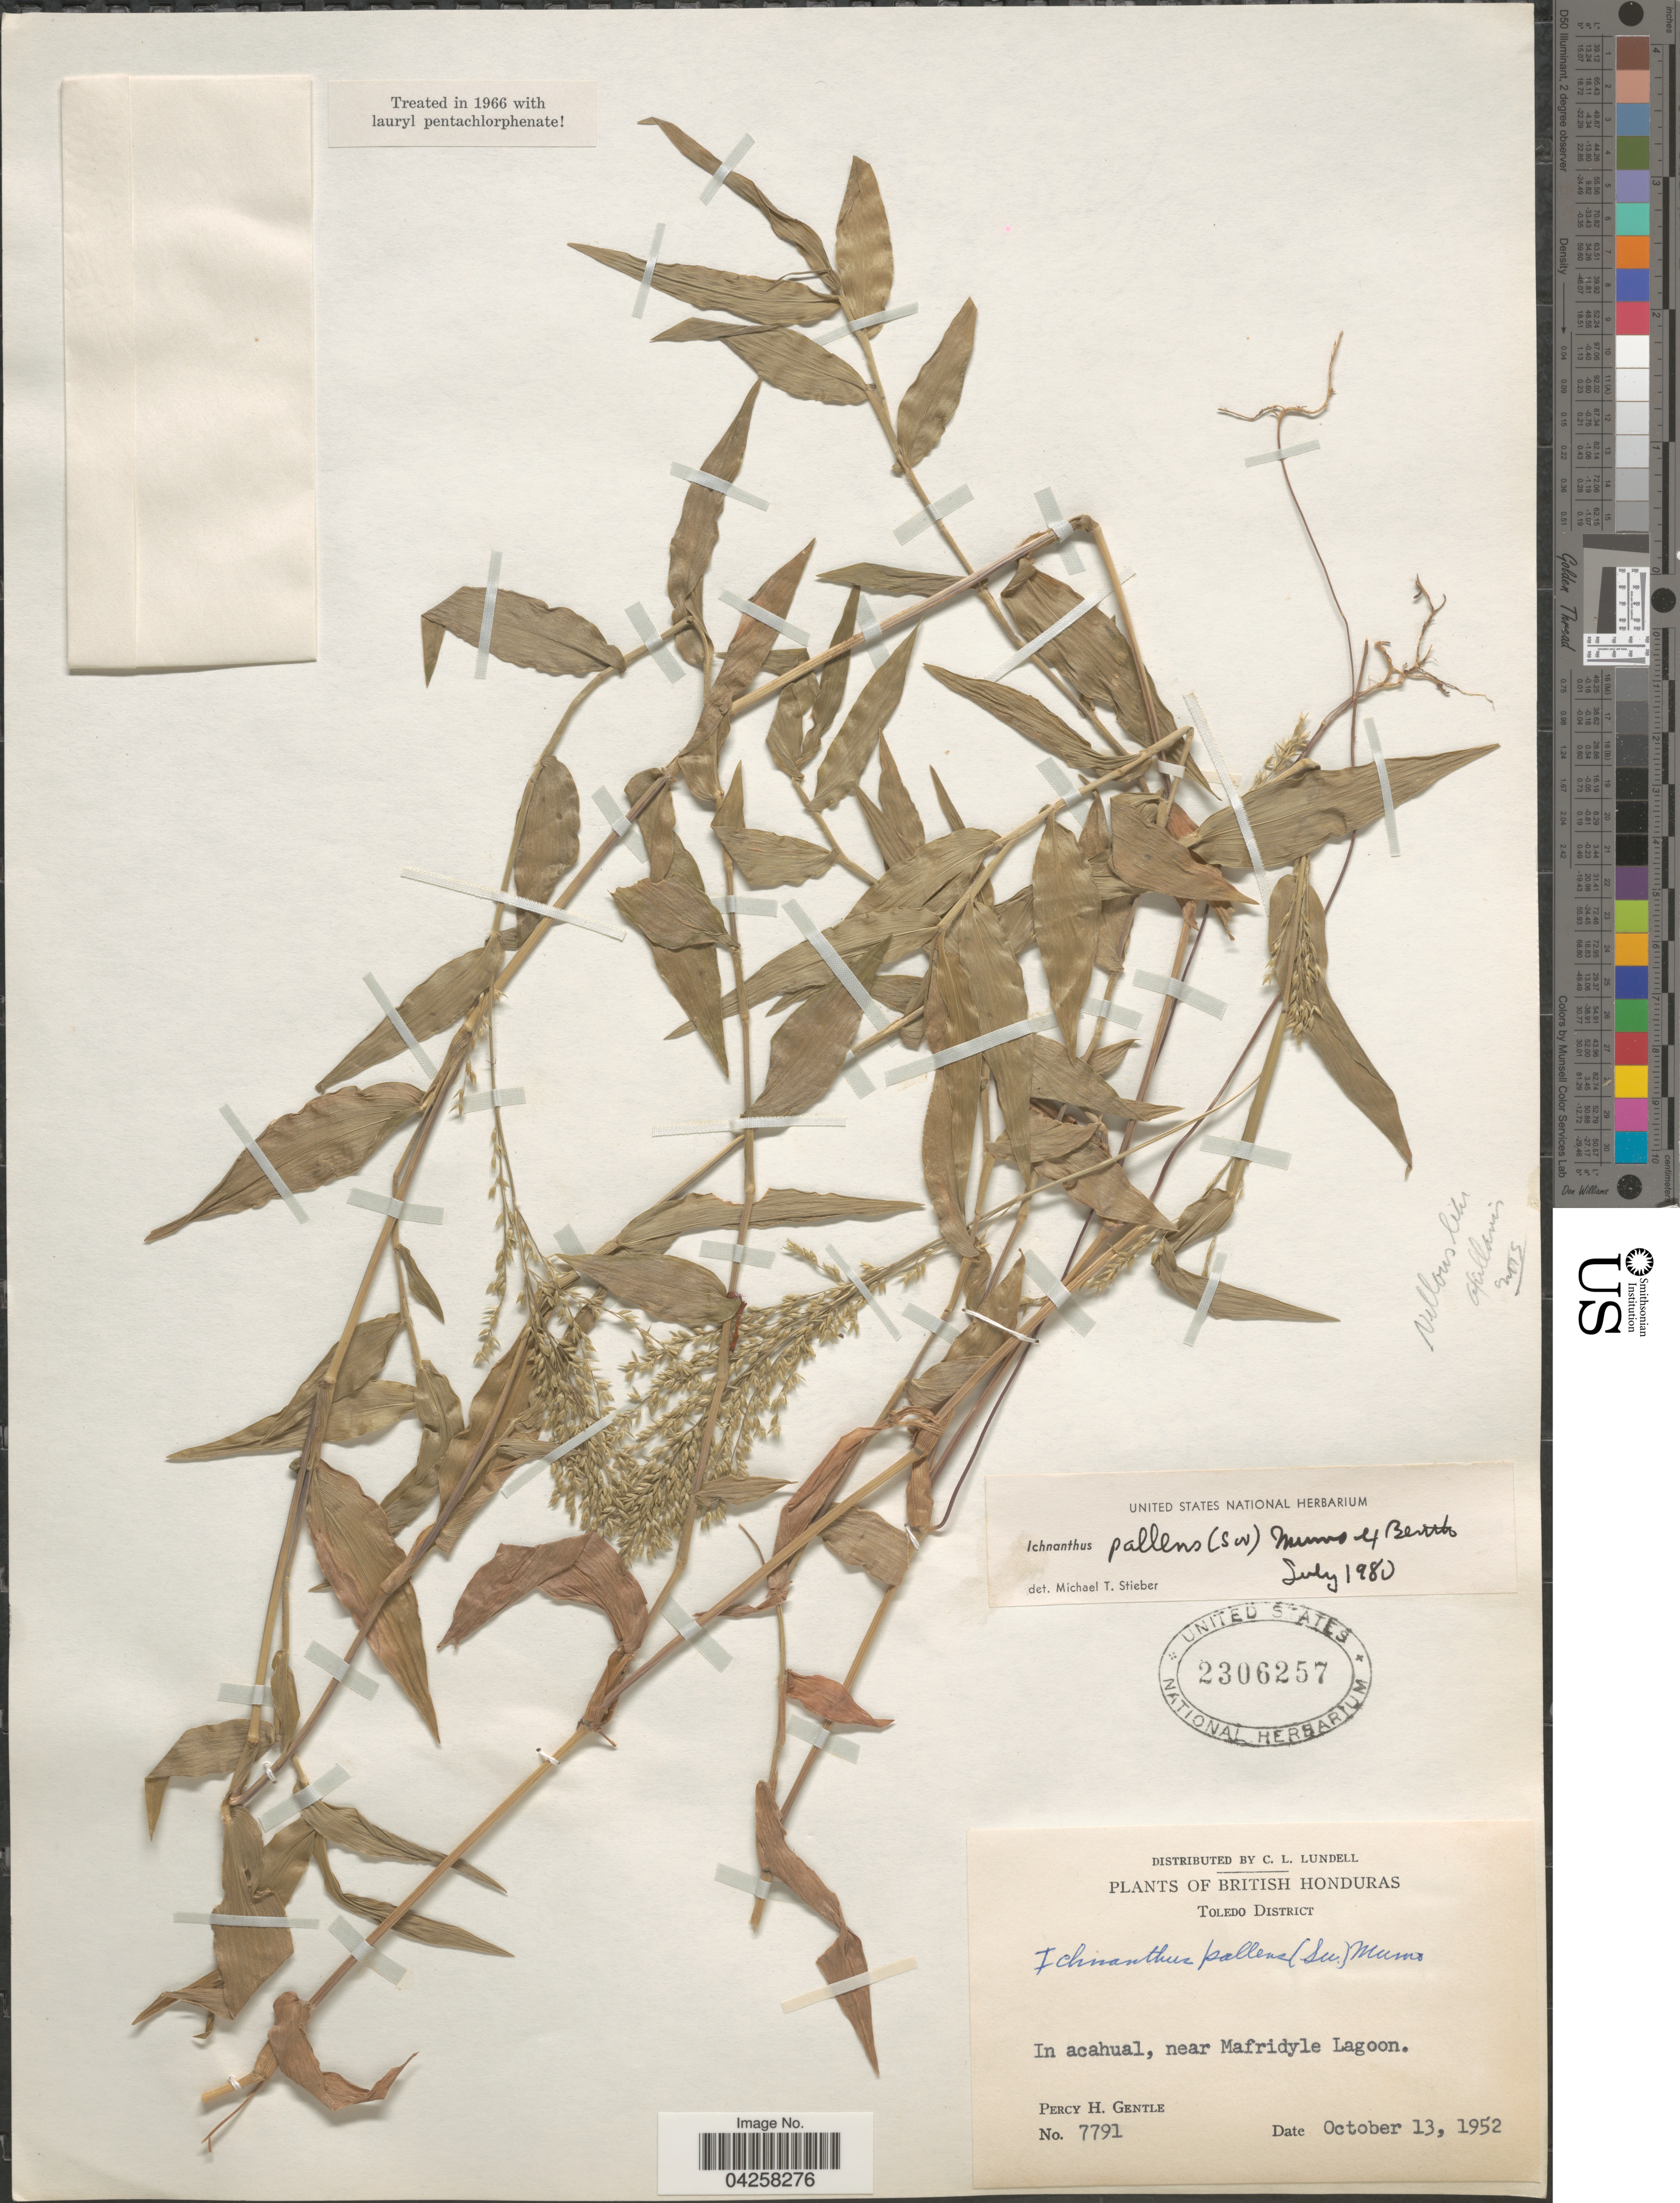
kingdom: Plantae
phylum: Tracheophyta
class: Liliopsida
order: Poales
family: Poaceae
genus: Ichnanthus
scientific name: Ichnanthus pallens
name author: (Sw.) Munro ex Benth.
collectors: P. H. Gentle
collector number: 7791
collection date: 1952-10-13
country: Belize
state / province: Toledo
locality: British Honduras. Toledo District. In acahual, near Mafridyle Lagoon.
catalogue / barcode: US 2306257